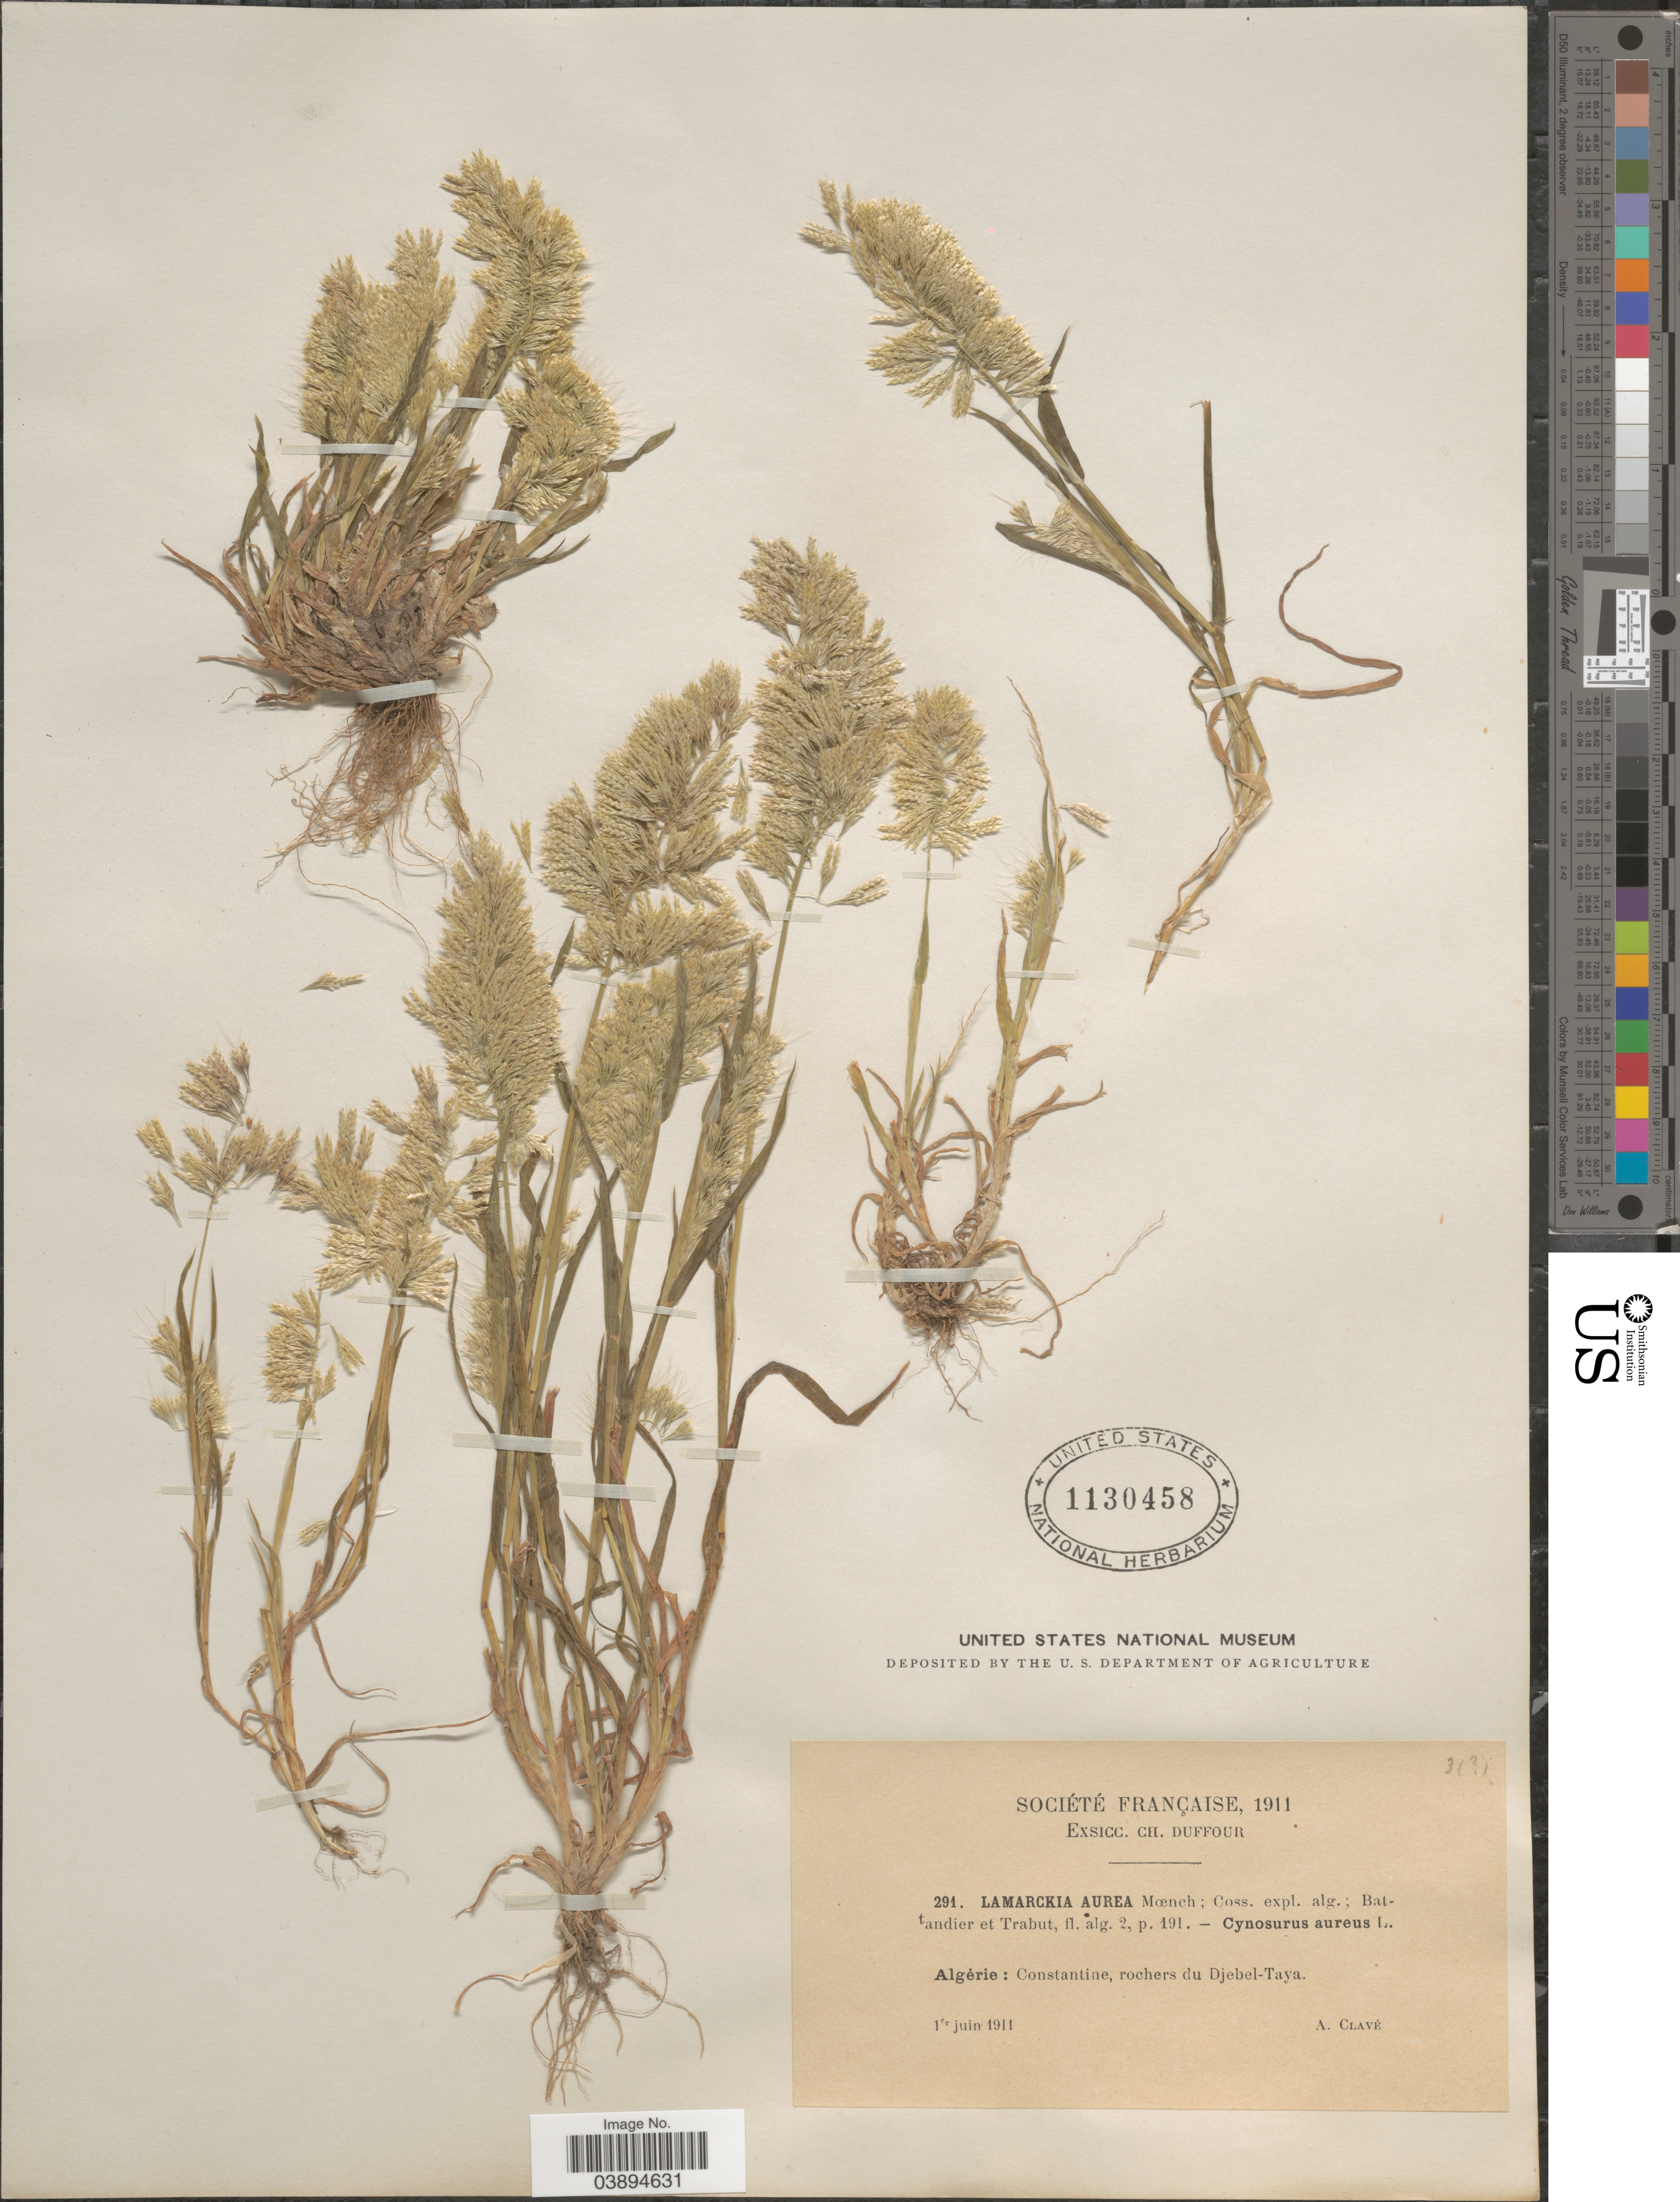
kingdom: Plantae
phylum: Tracheophyta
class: Liliopsida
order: Poales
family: Poaceae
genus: Lamarckia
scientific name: Lamarckia aurea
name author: (L.) Moench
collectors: A. Clavé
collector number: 291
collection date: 1911-06-01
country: Algeria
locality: Constantine, rochers du Djebel-Taya.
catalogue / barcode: US 1130458